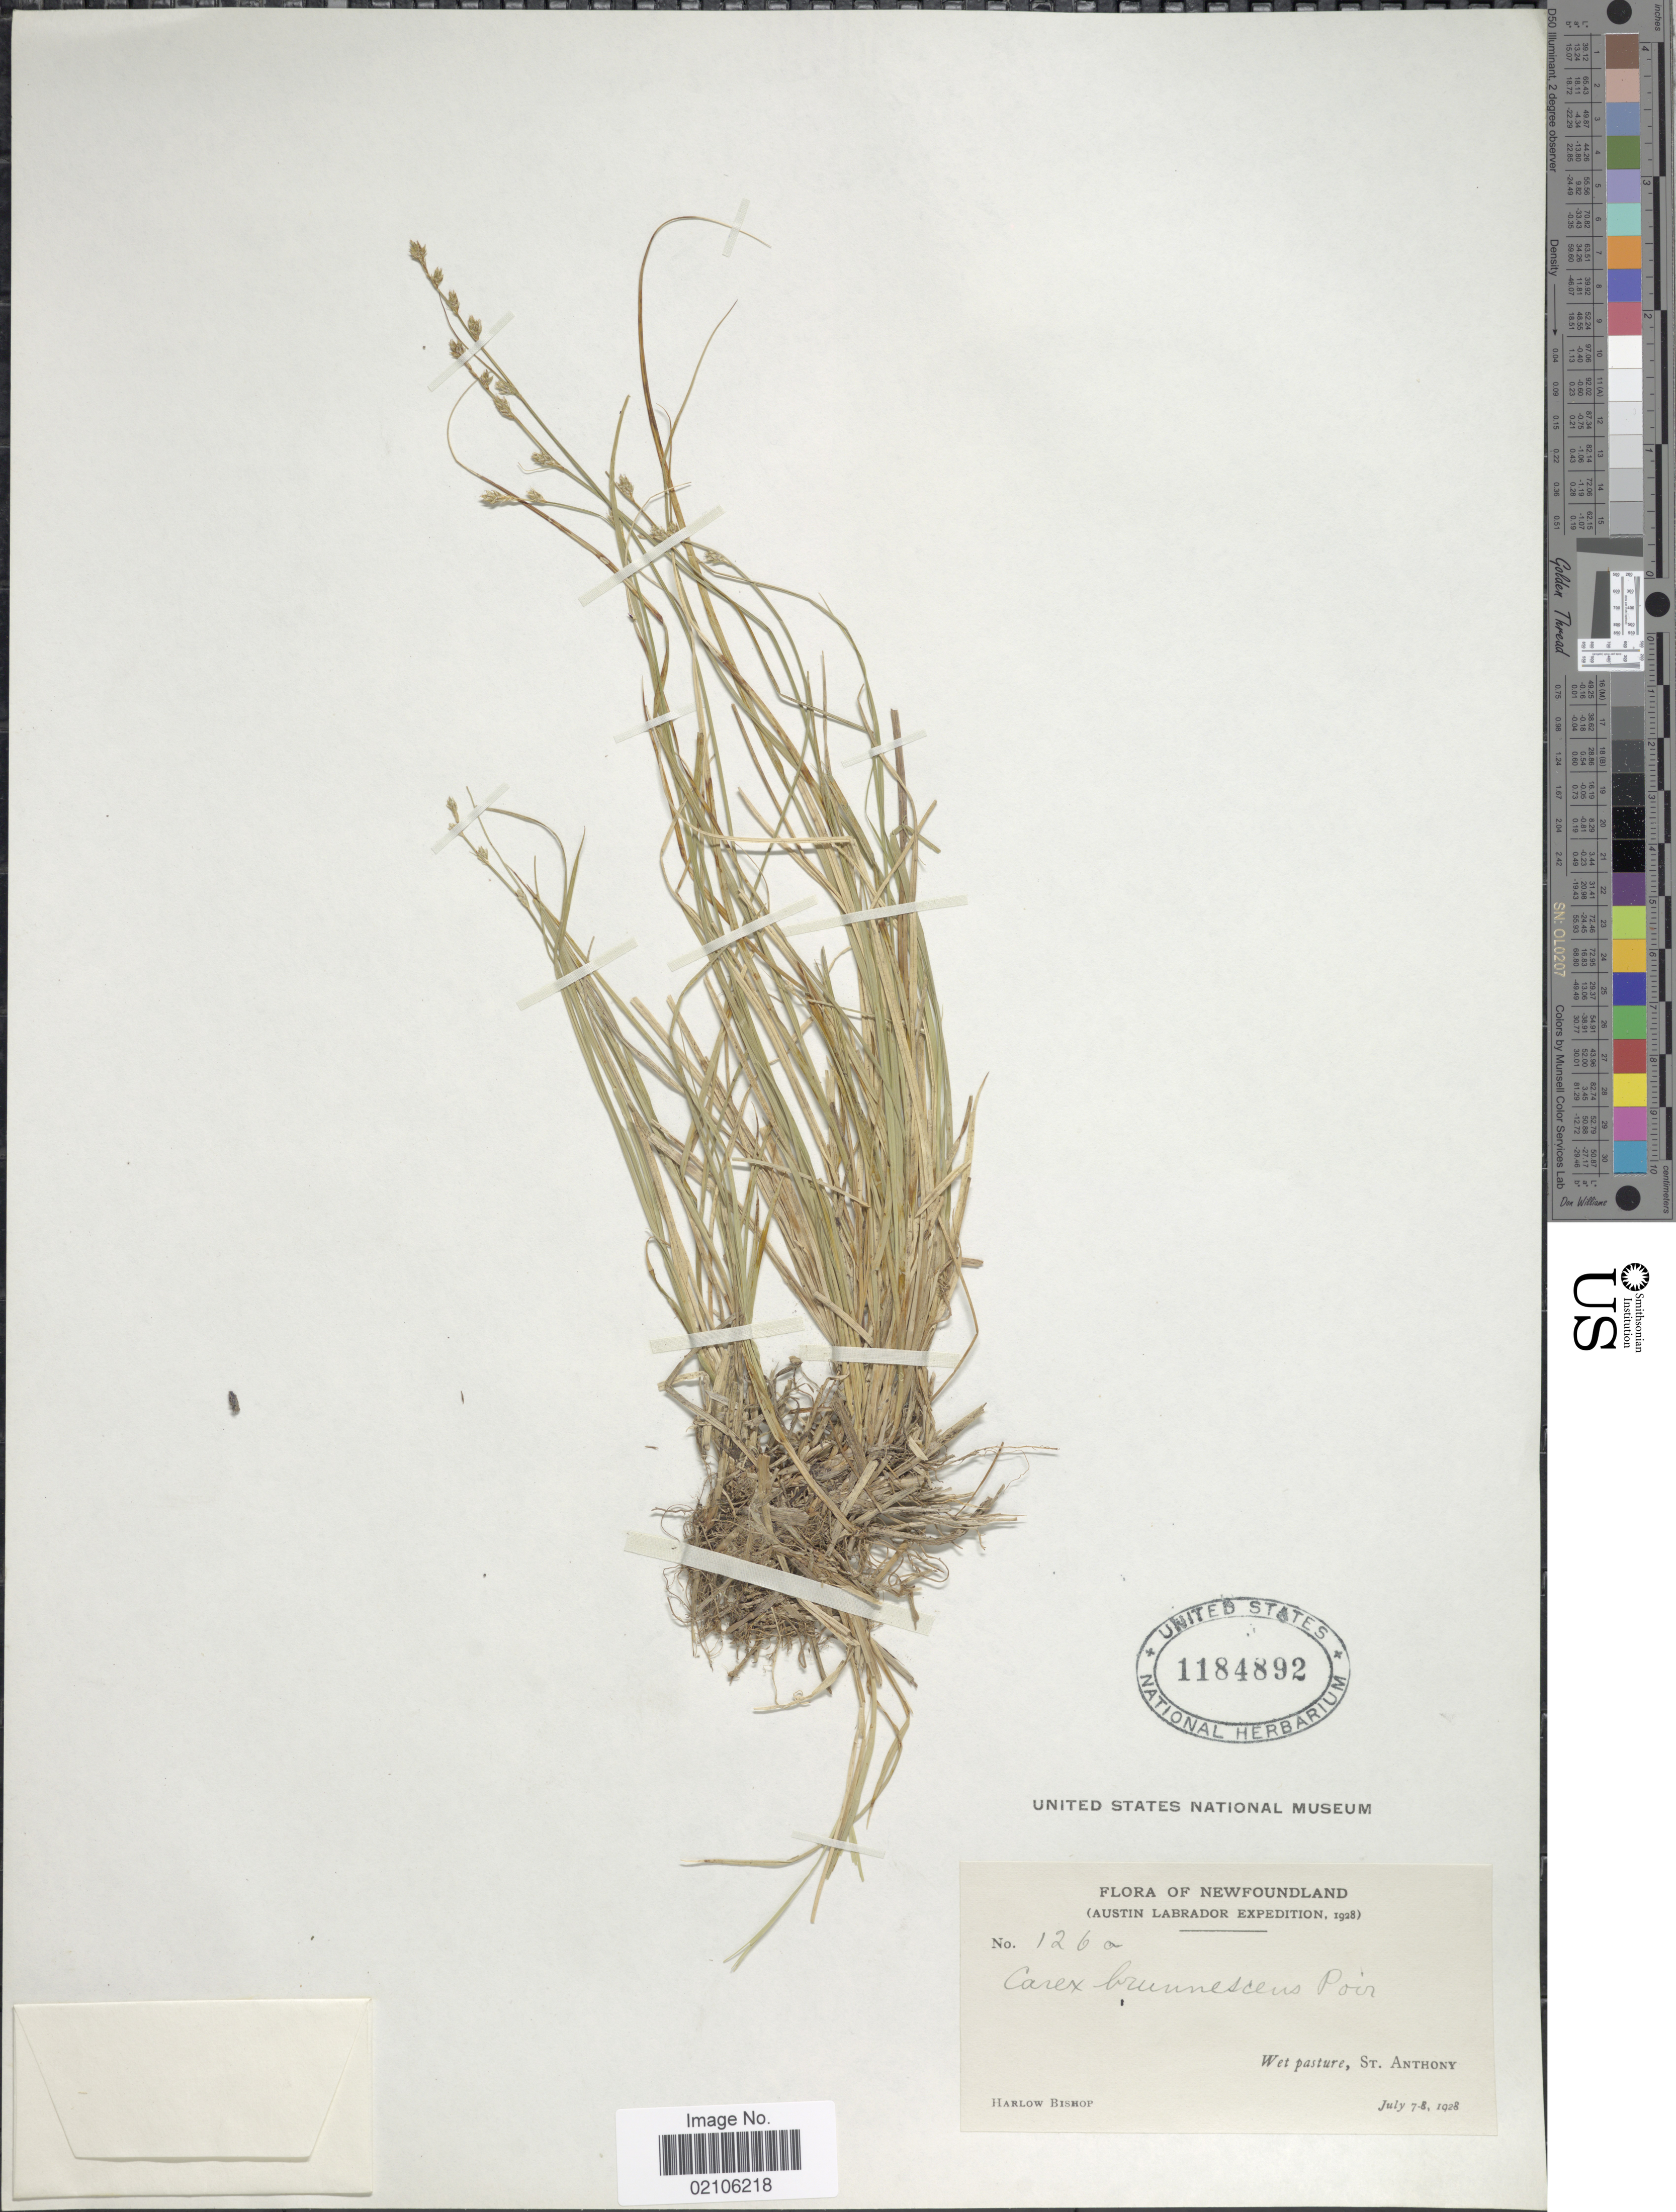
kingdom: Plantae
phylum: Tracheophyta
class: Liliopsida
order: Poales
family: Cyperaceae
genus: Carex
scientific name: Carex brunnescens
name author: (Pers.) Poir.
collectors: H. Bishop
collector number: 126a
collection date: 1928-07-07/1928-07-08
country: Canada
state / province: Newfoundland and Labrador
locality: (Austin Labrador), wet pasture, St. Anthony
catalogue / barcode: US 1184892